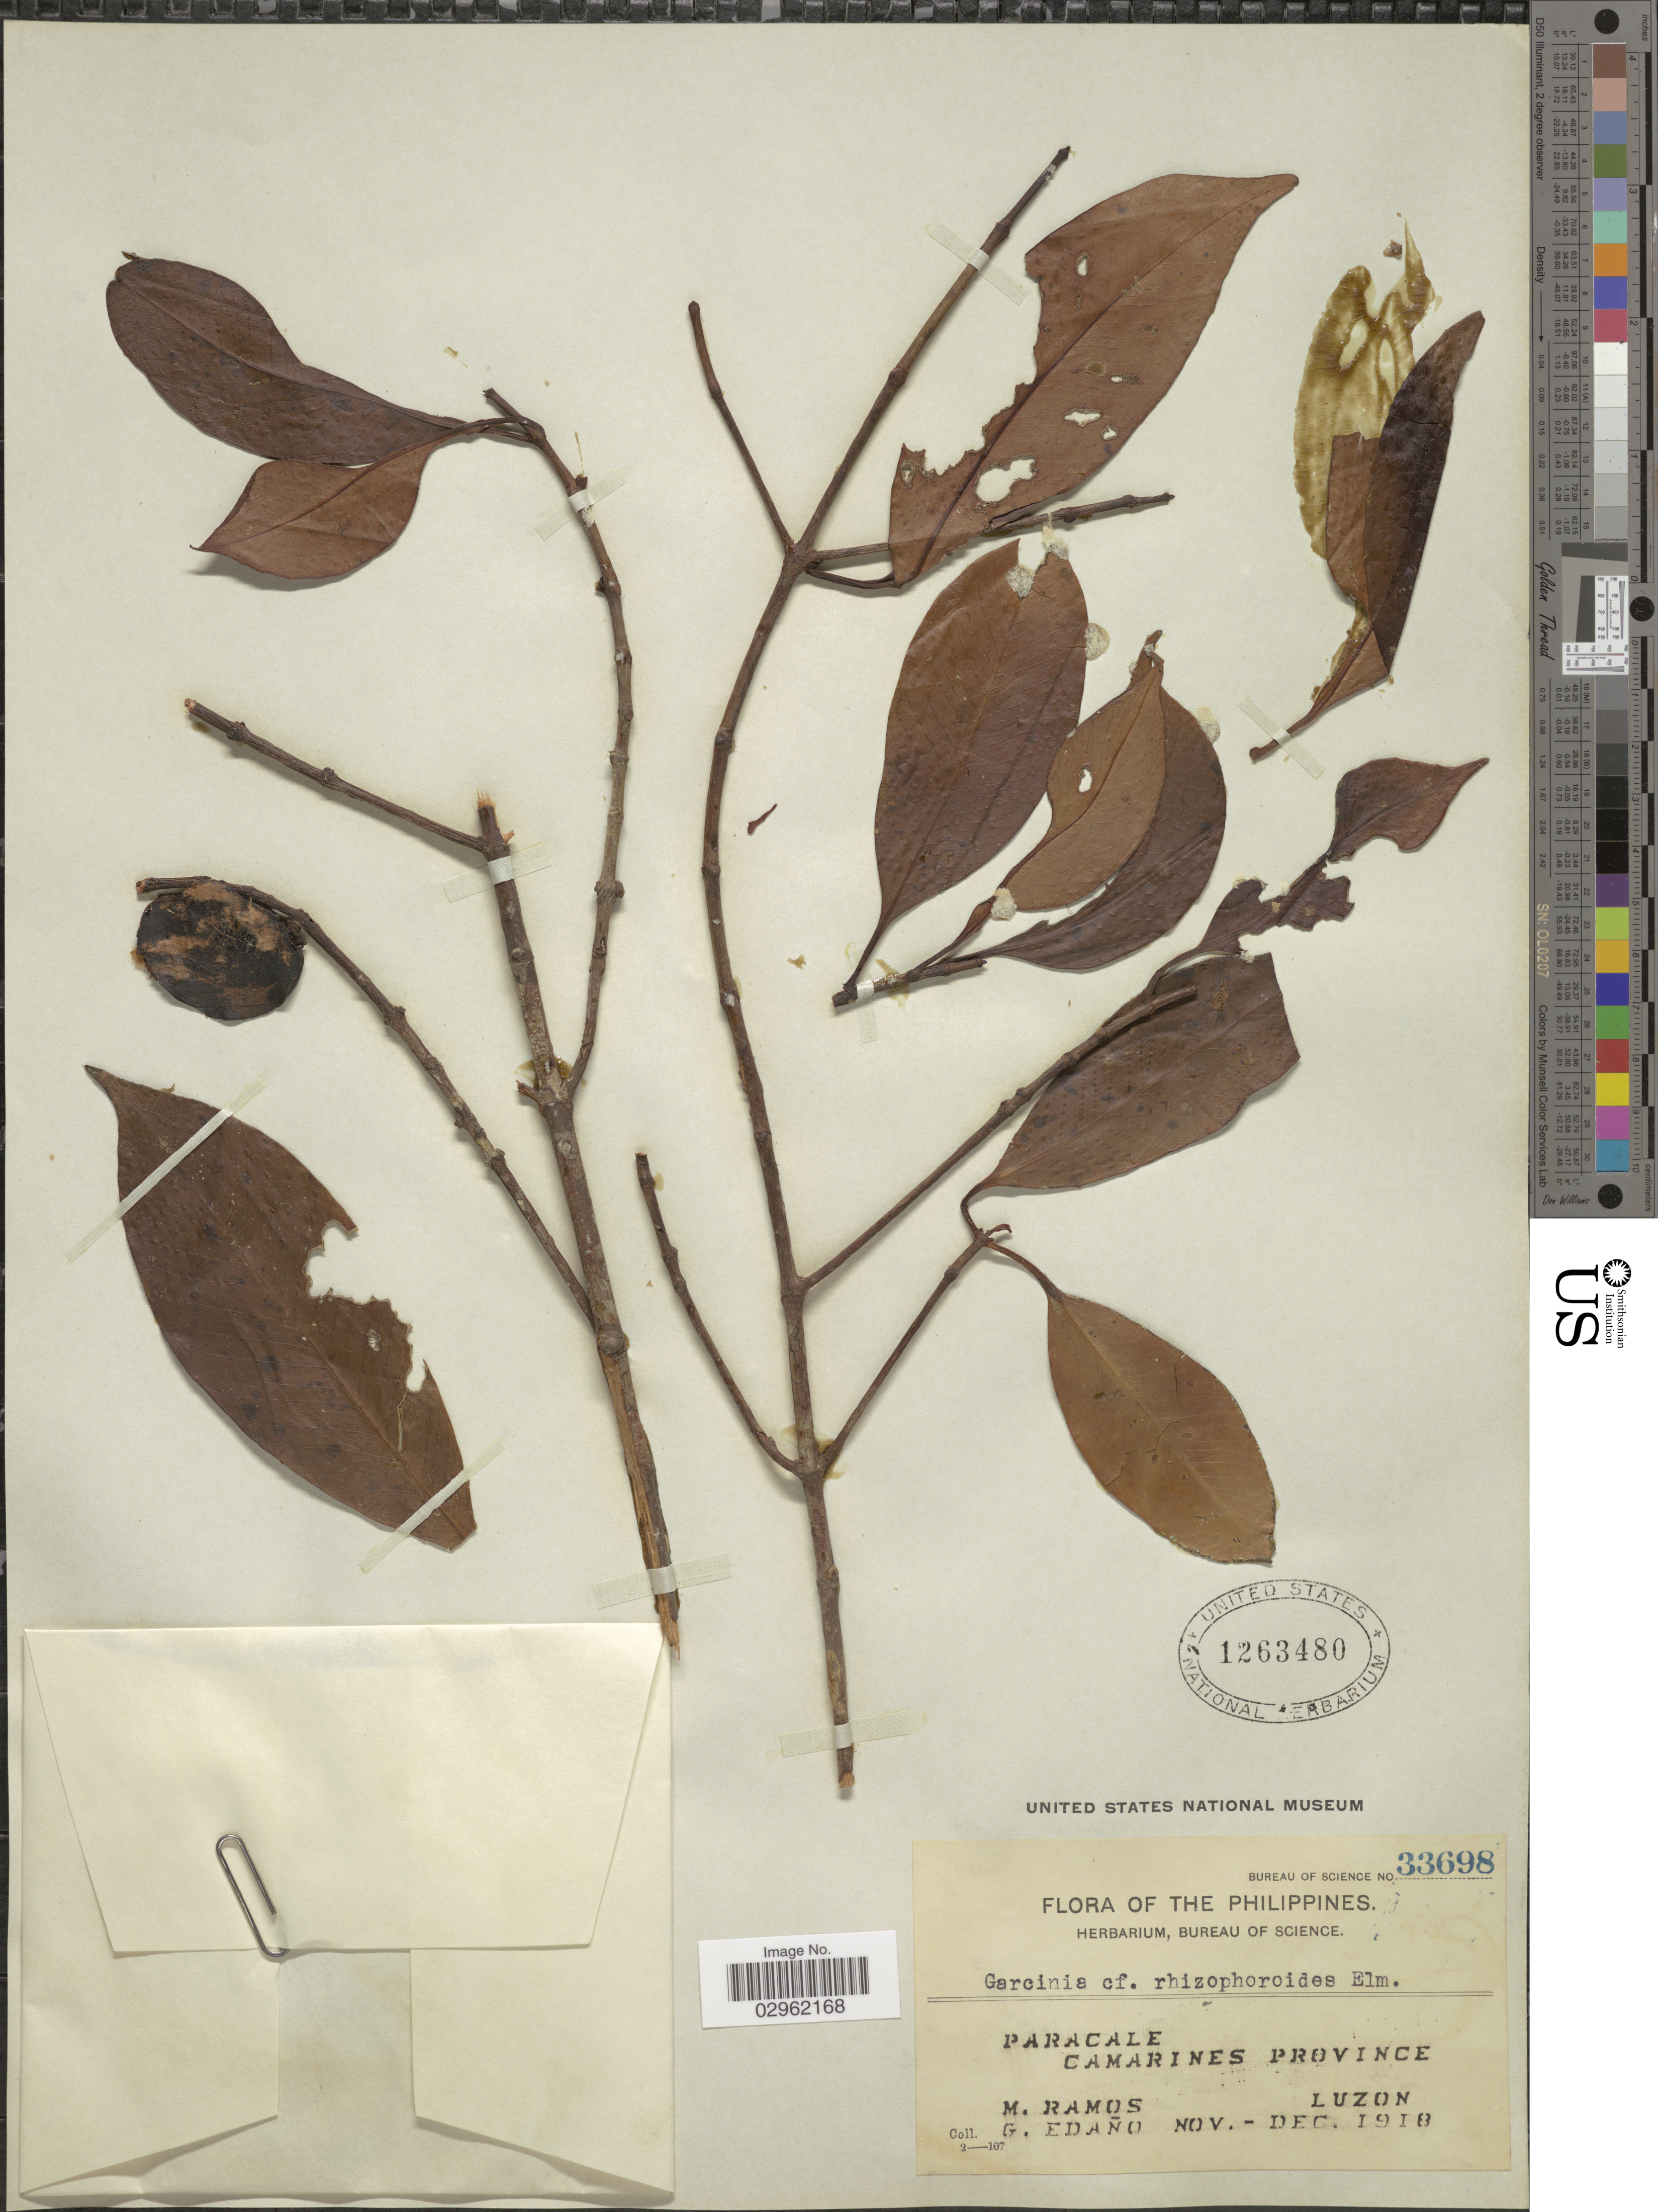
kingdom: Plantae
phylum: Tracheophyta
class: Magnoliopsida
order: Malpighiales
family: Clusiaceae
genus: Garcinia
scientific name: Garcinia rhizophoroides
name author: Elmer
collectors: M. Ramos & G. Edaño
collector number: Bureau of Science 33698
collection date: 1918-11/1918-12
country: Philippines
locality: Paracale. Camarines Province. Luzon.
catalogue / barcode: US 1263480